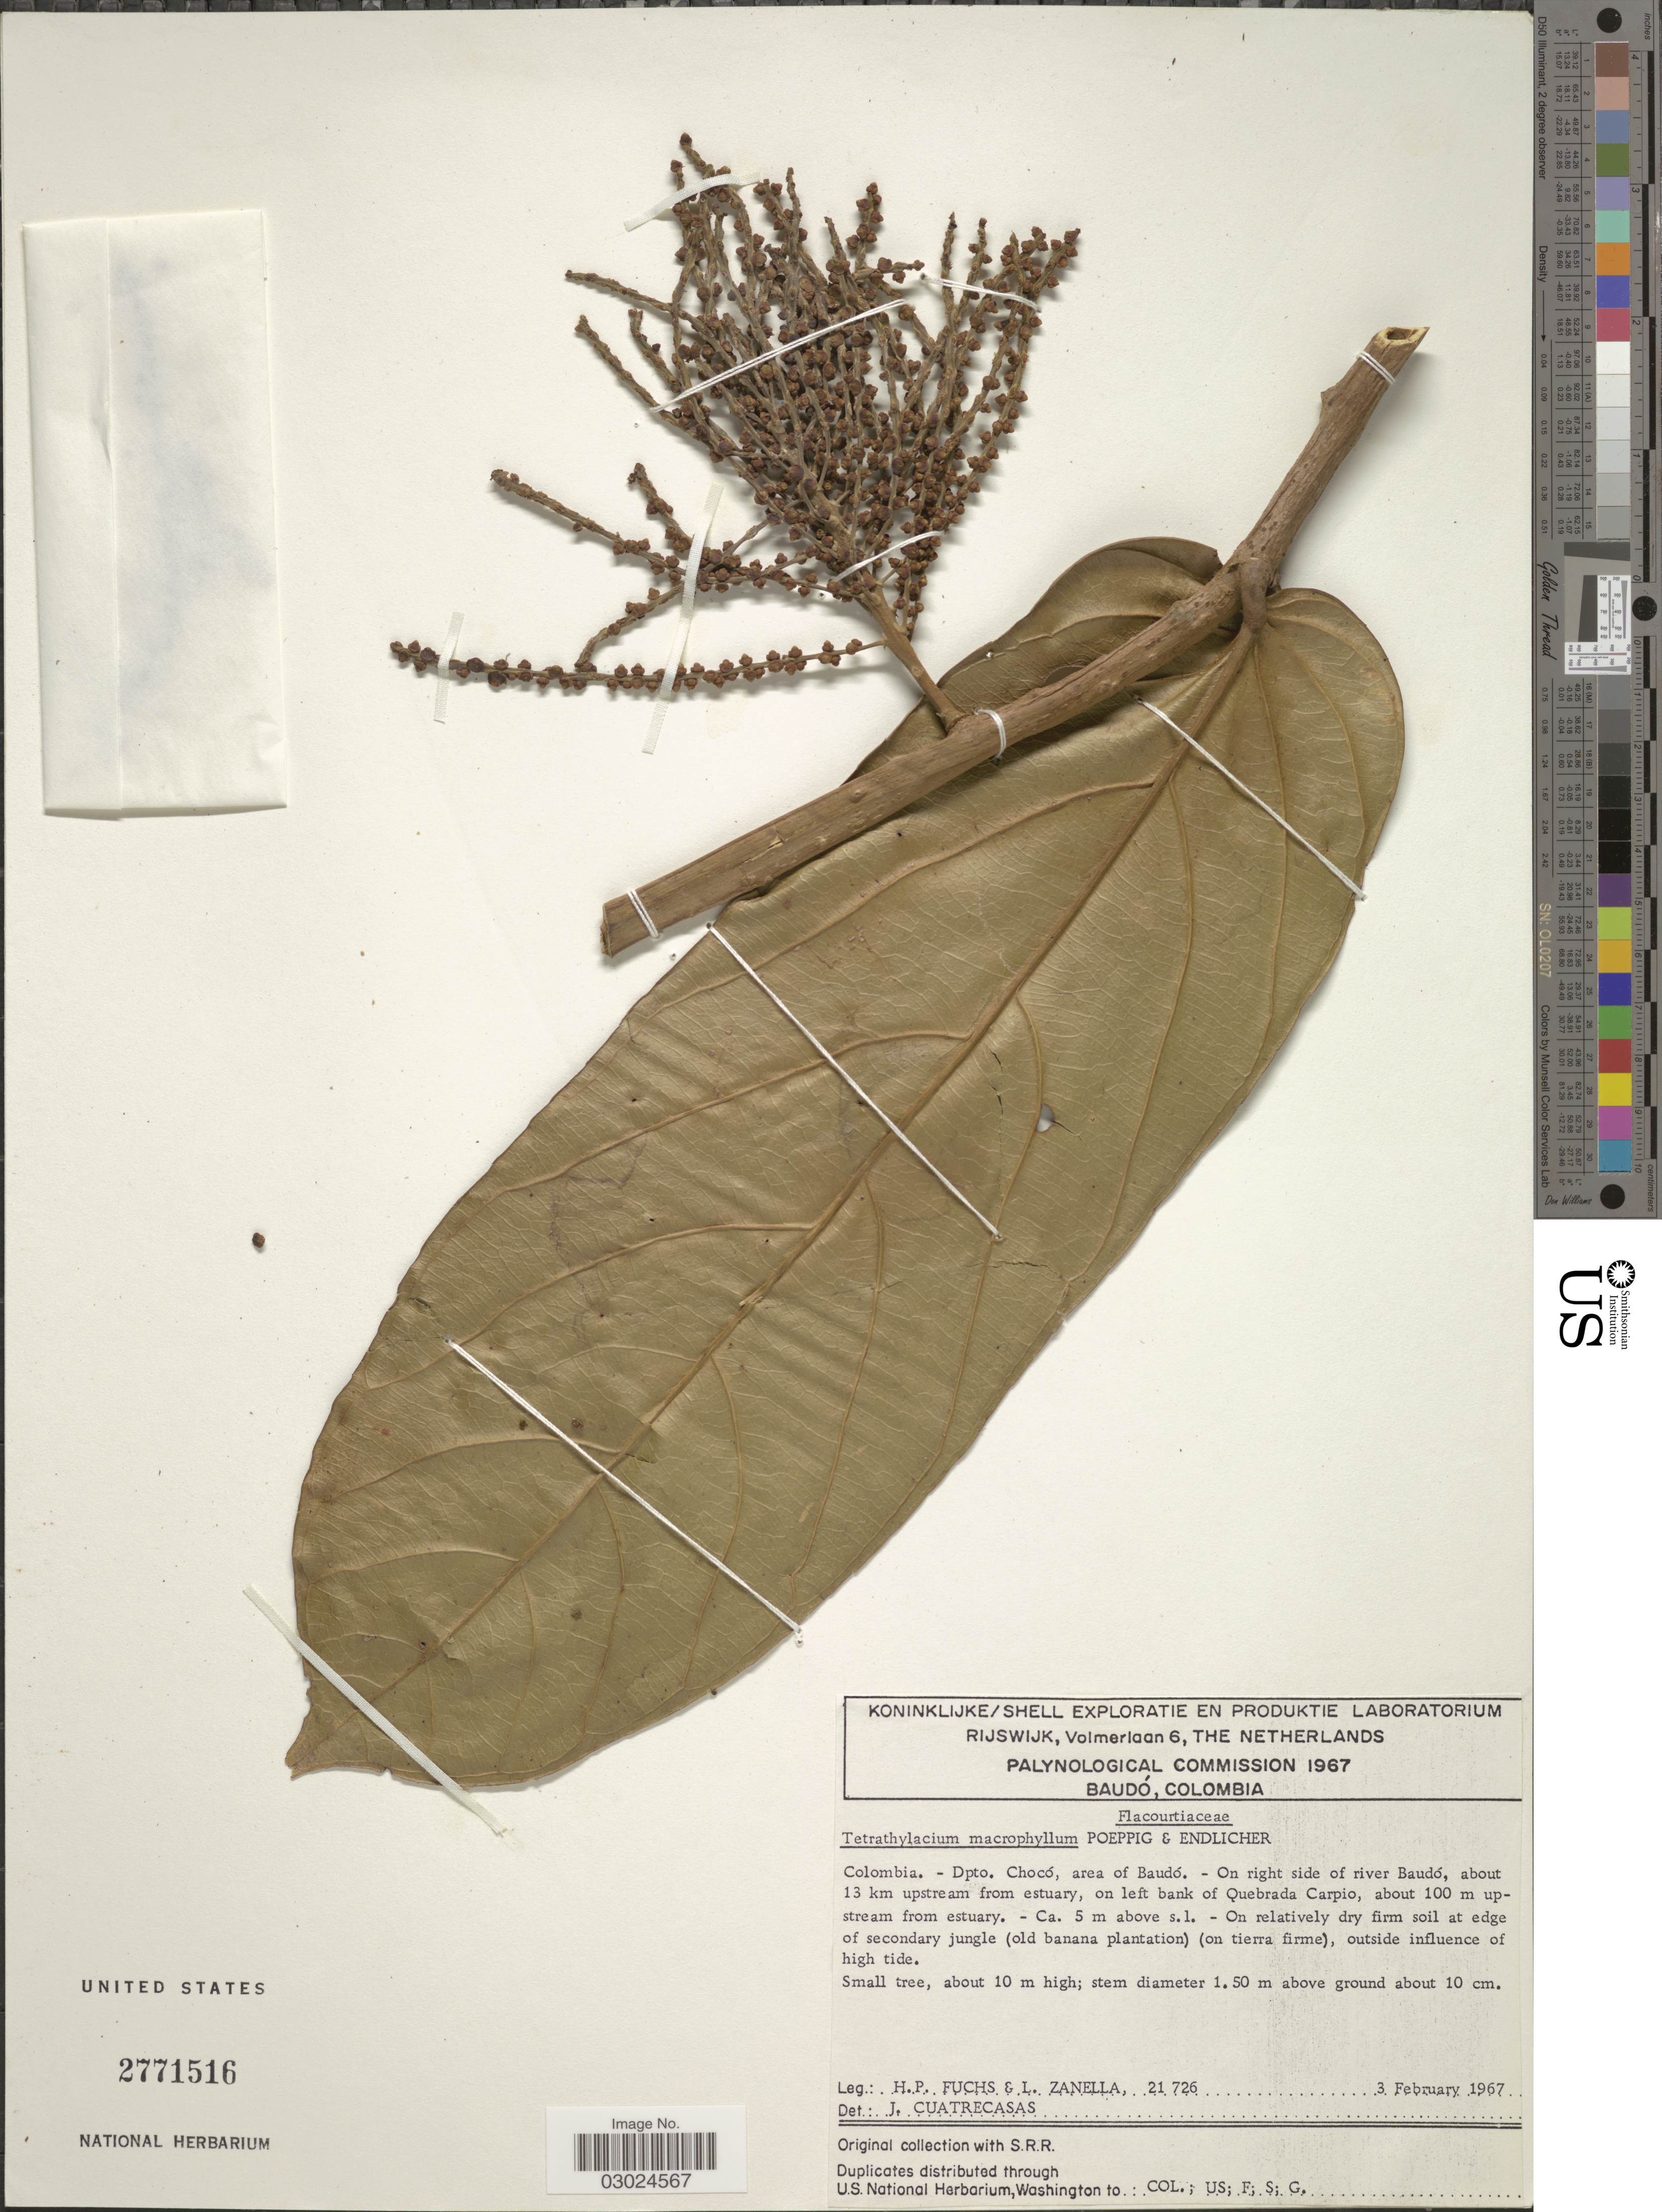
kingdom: Plantae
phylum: Tracheophyta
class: Magnoliopsida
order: Malpighiales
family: Salicaceae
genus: Tetrathylacium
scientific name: Tetrathylacium macrophyllum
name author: Poepp.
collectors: H. P. Fuchs & L. Zanella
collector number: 21726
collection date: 1967-02-03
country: Colombia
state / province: Chocó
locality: Dpto. Chocó, area of Baudó. - On right side of river Baudó, about 13 km upstream from estuary, on left bank of Quebrada Carpio, about 100 m upstream from estuary.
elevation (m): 5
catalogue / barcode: US 2771516